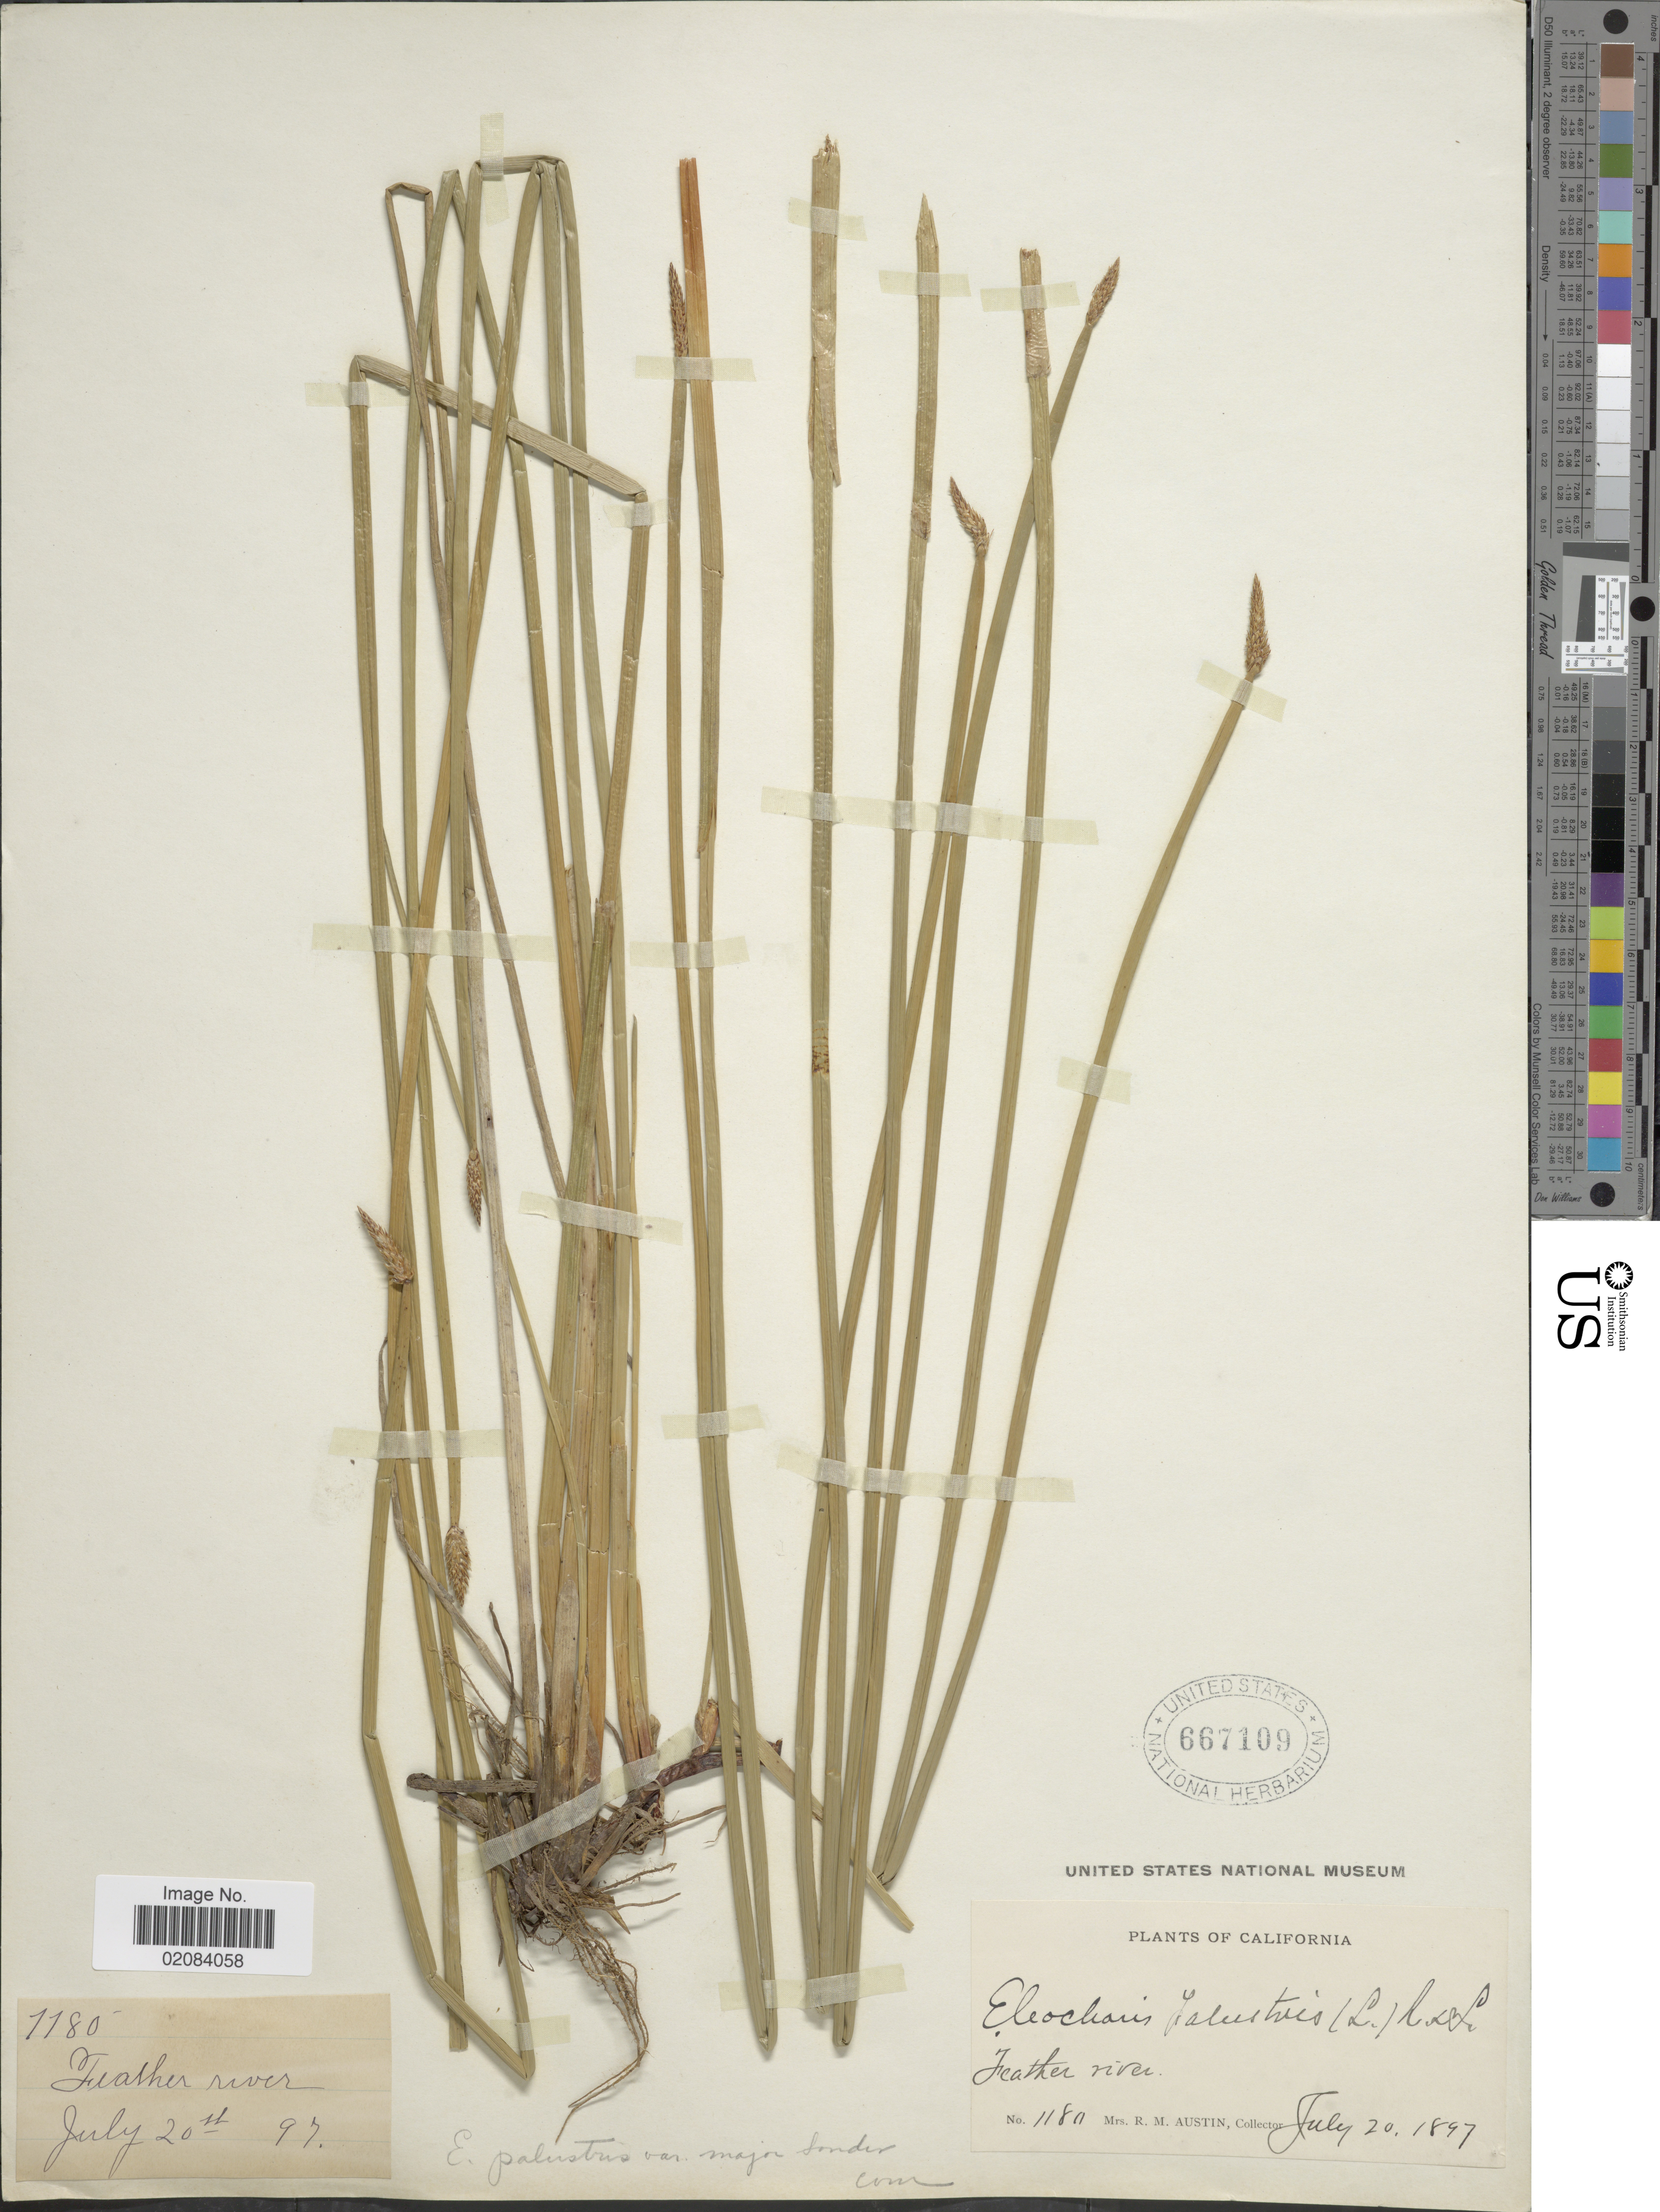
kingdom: Plantae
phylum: Tracheophyta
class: Liliopsida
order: Poales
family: Cyperaceae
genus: Eleocharis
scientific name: Eleocharis palustris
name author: (L.) Roem. & Schult.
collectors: R. Austin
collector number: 1180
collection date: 1897-07-20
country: United States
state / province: California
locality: California. Feather river.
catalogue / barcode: US 667109